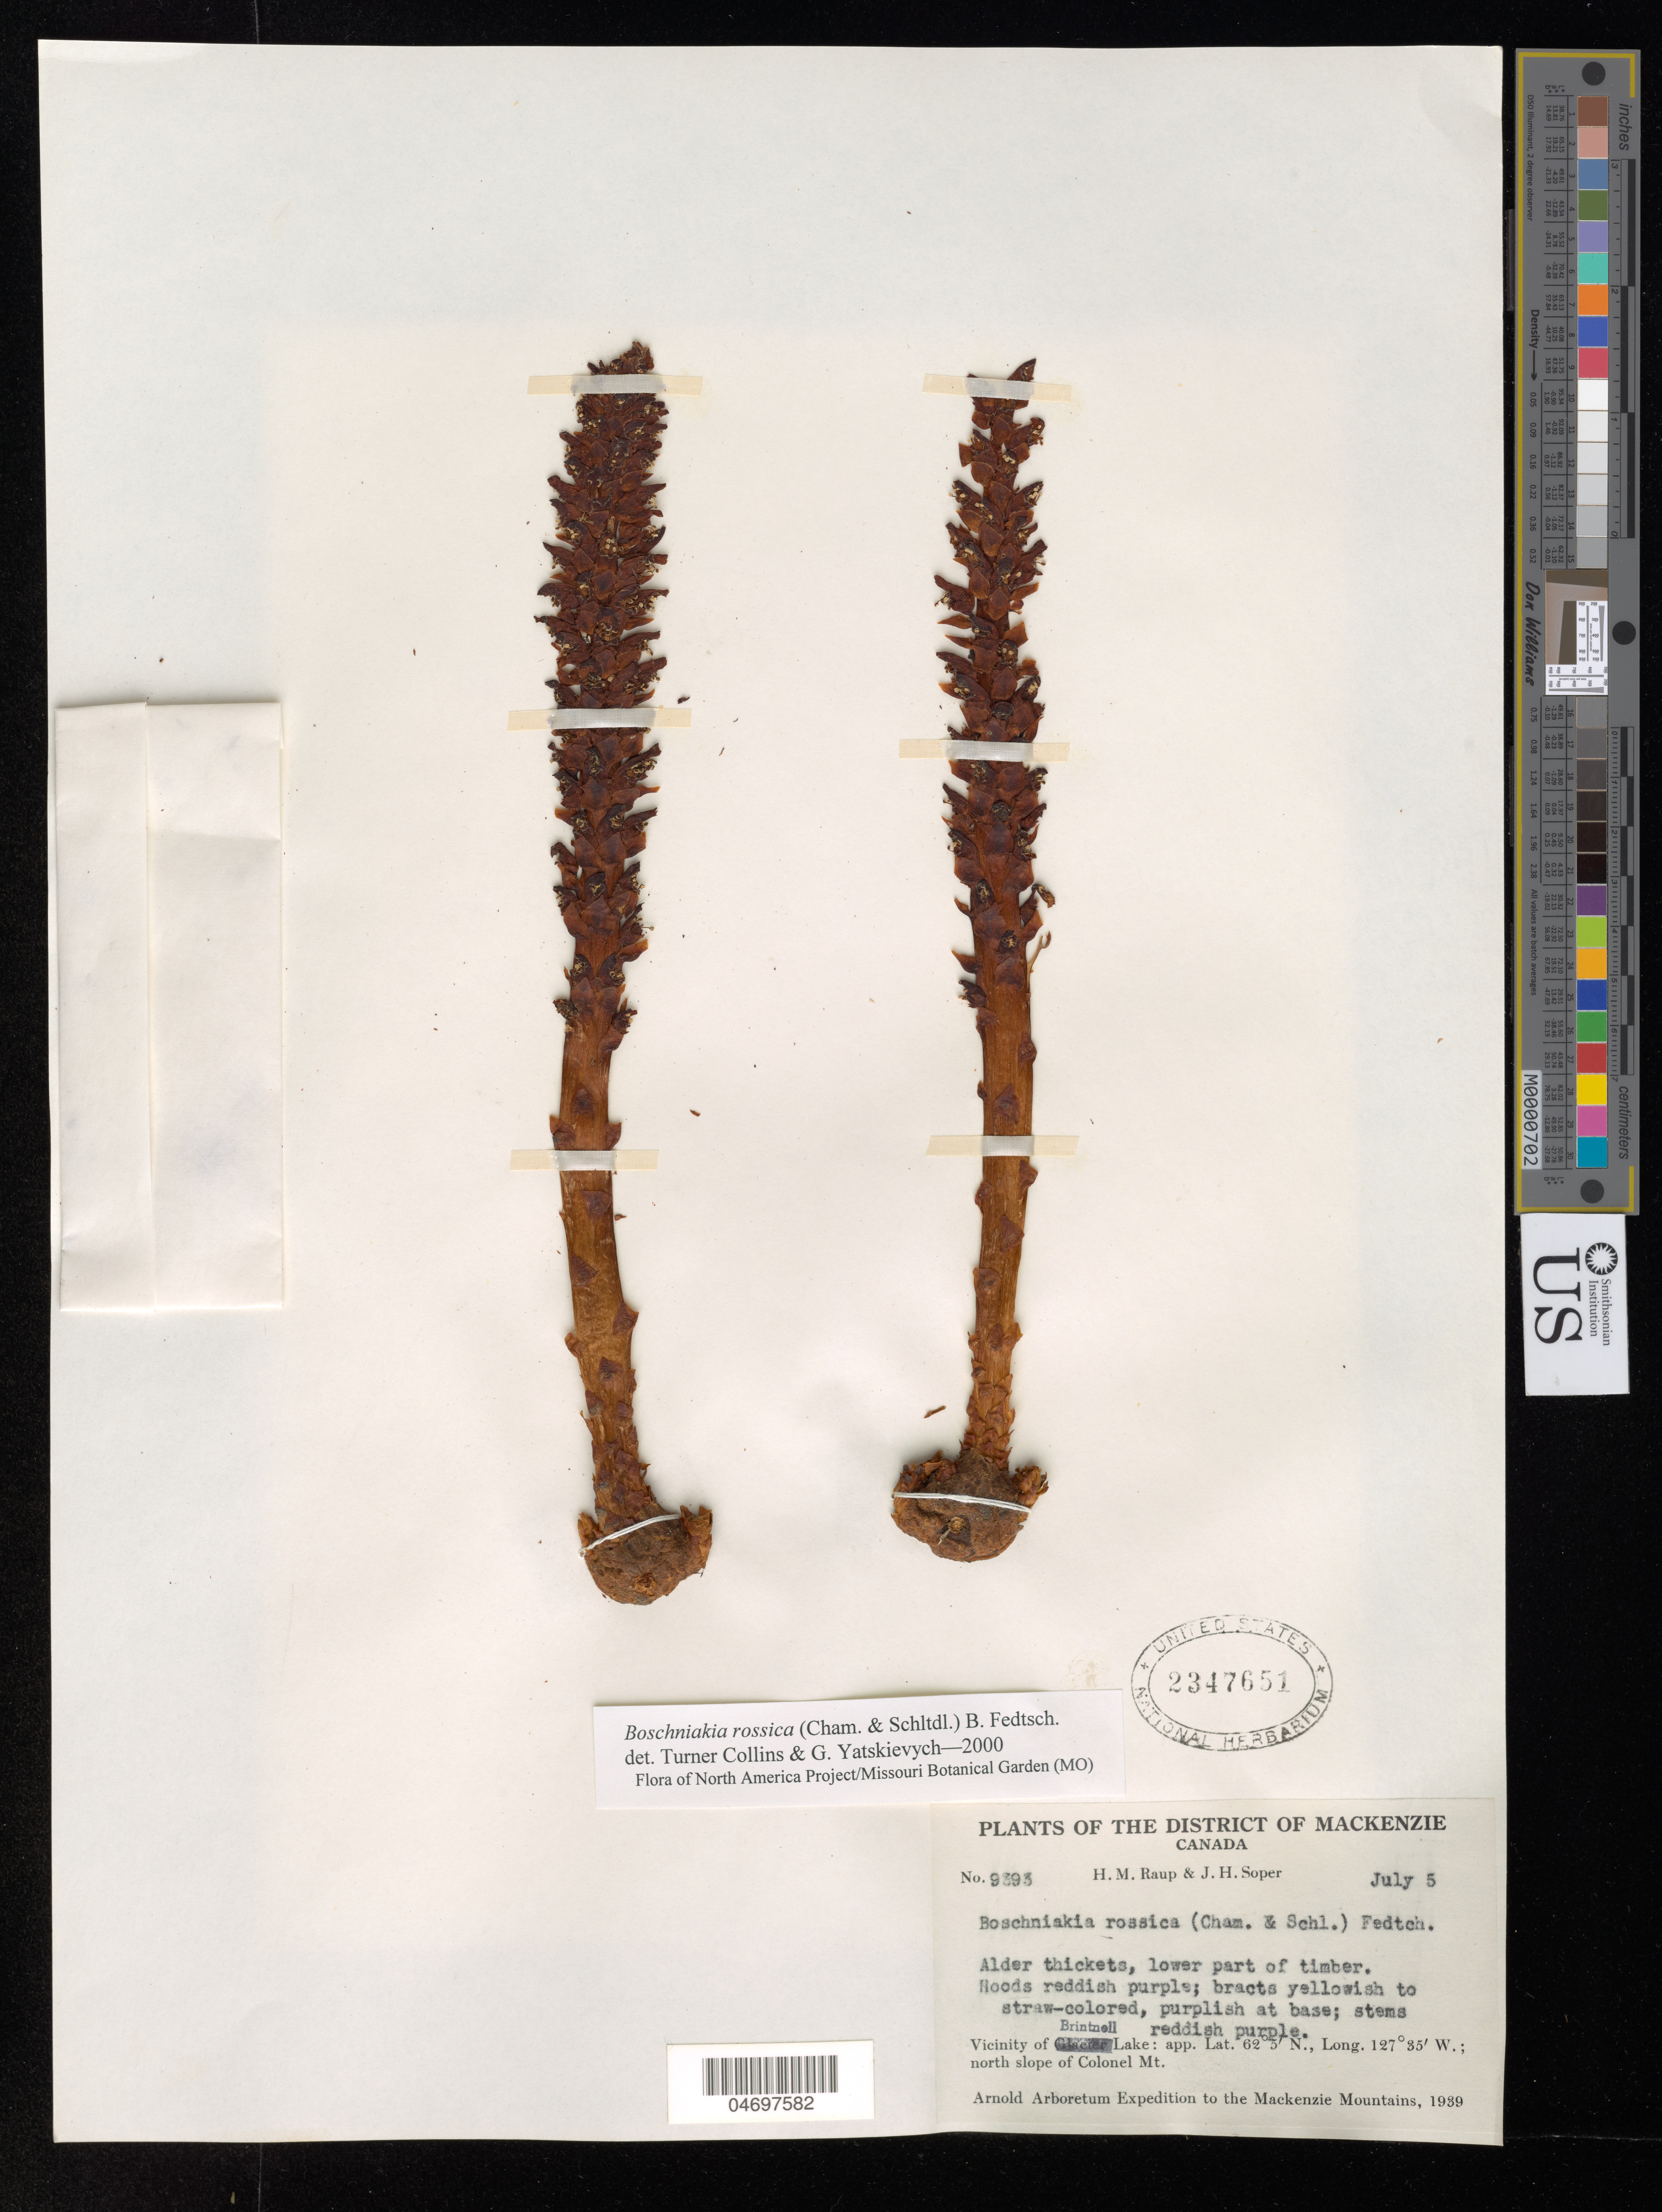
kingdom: Plantae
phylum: Tracheophyta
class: Magnoliopsida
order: Lamiales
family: Orobanchaceae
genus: Boschniakia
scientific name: Boschniakia rossica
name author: (Cham. & Schltdl.) B. Fedtsch.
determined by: Collins, L. T.; Yatskievych, G. A.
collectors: H. Raup & J. H. Soper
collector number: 9393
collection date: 1939-07-05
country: Canada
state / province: Alberta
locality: The District of Mackenzie. Vicinity of Brintnell Lake; north slope of Colonel Mt. Arnold Arboretum Expedition to the Mackenzie Mountains, 1939.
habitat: Alder thickets, lower part of timber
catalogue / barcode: US 2347651